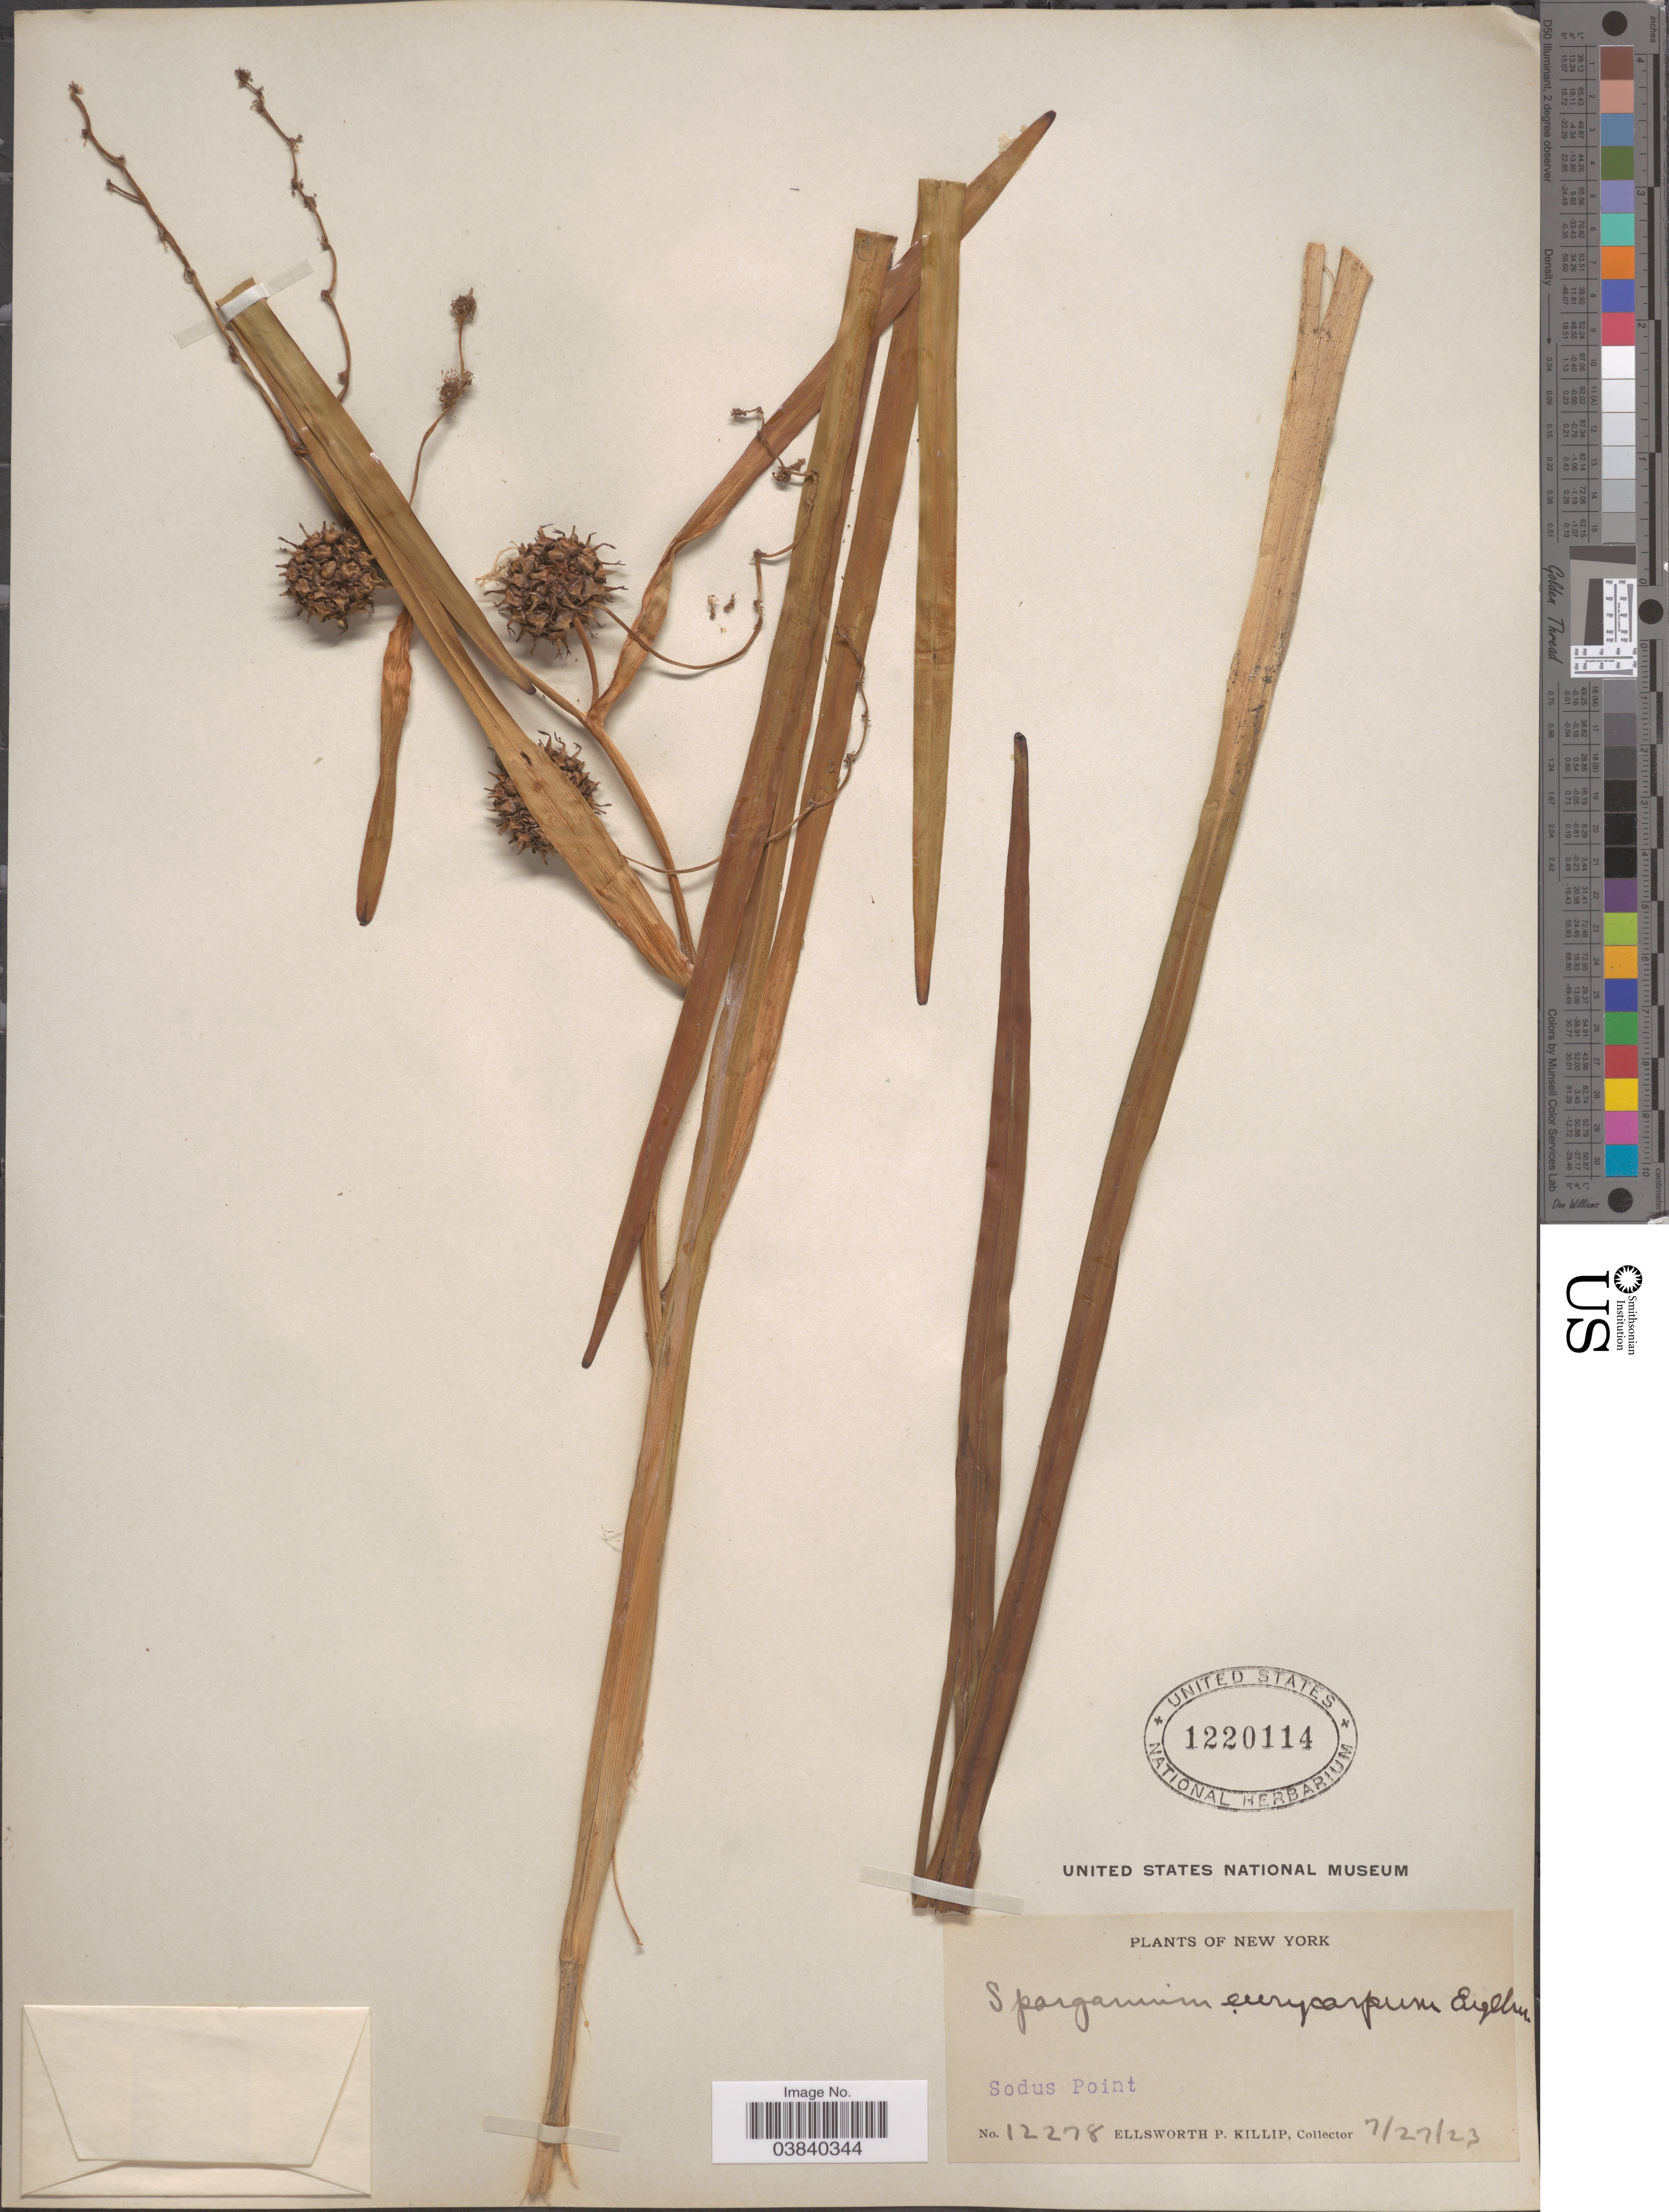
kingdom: Plantae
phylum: Tracheophyta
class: Liliopsida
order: Poales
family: Typhaceae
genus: Sparganium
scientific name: Sparganium eurycarpum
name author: Engelm.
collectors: E. P. Killip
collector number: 12278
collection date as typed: Transcribed d/m/y: 27/7/23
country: United States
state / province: New York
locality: Sodus Point.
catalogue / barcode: US 1220114